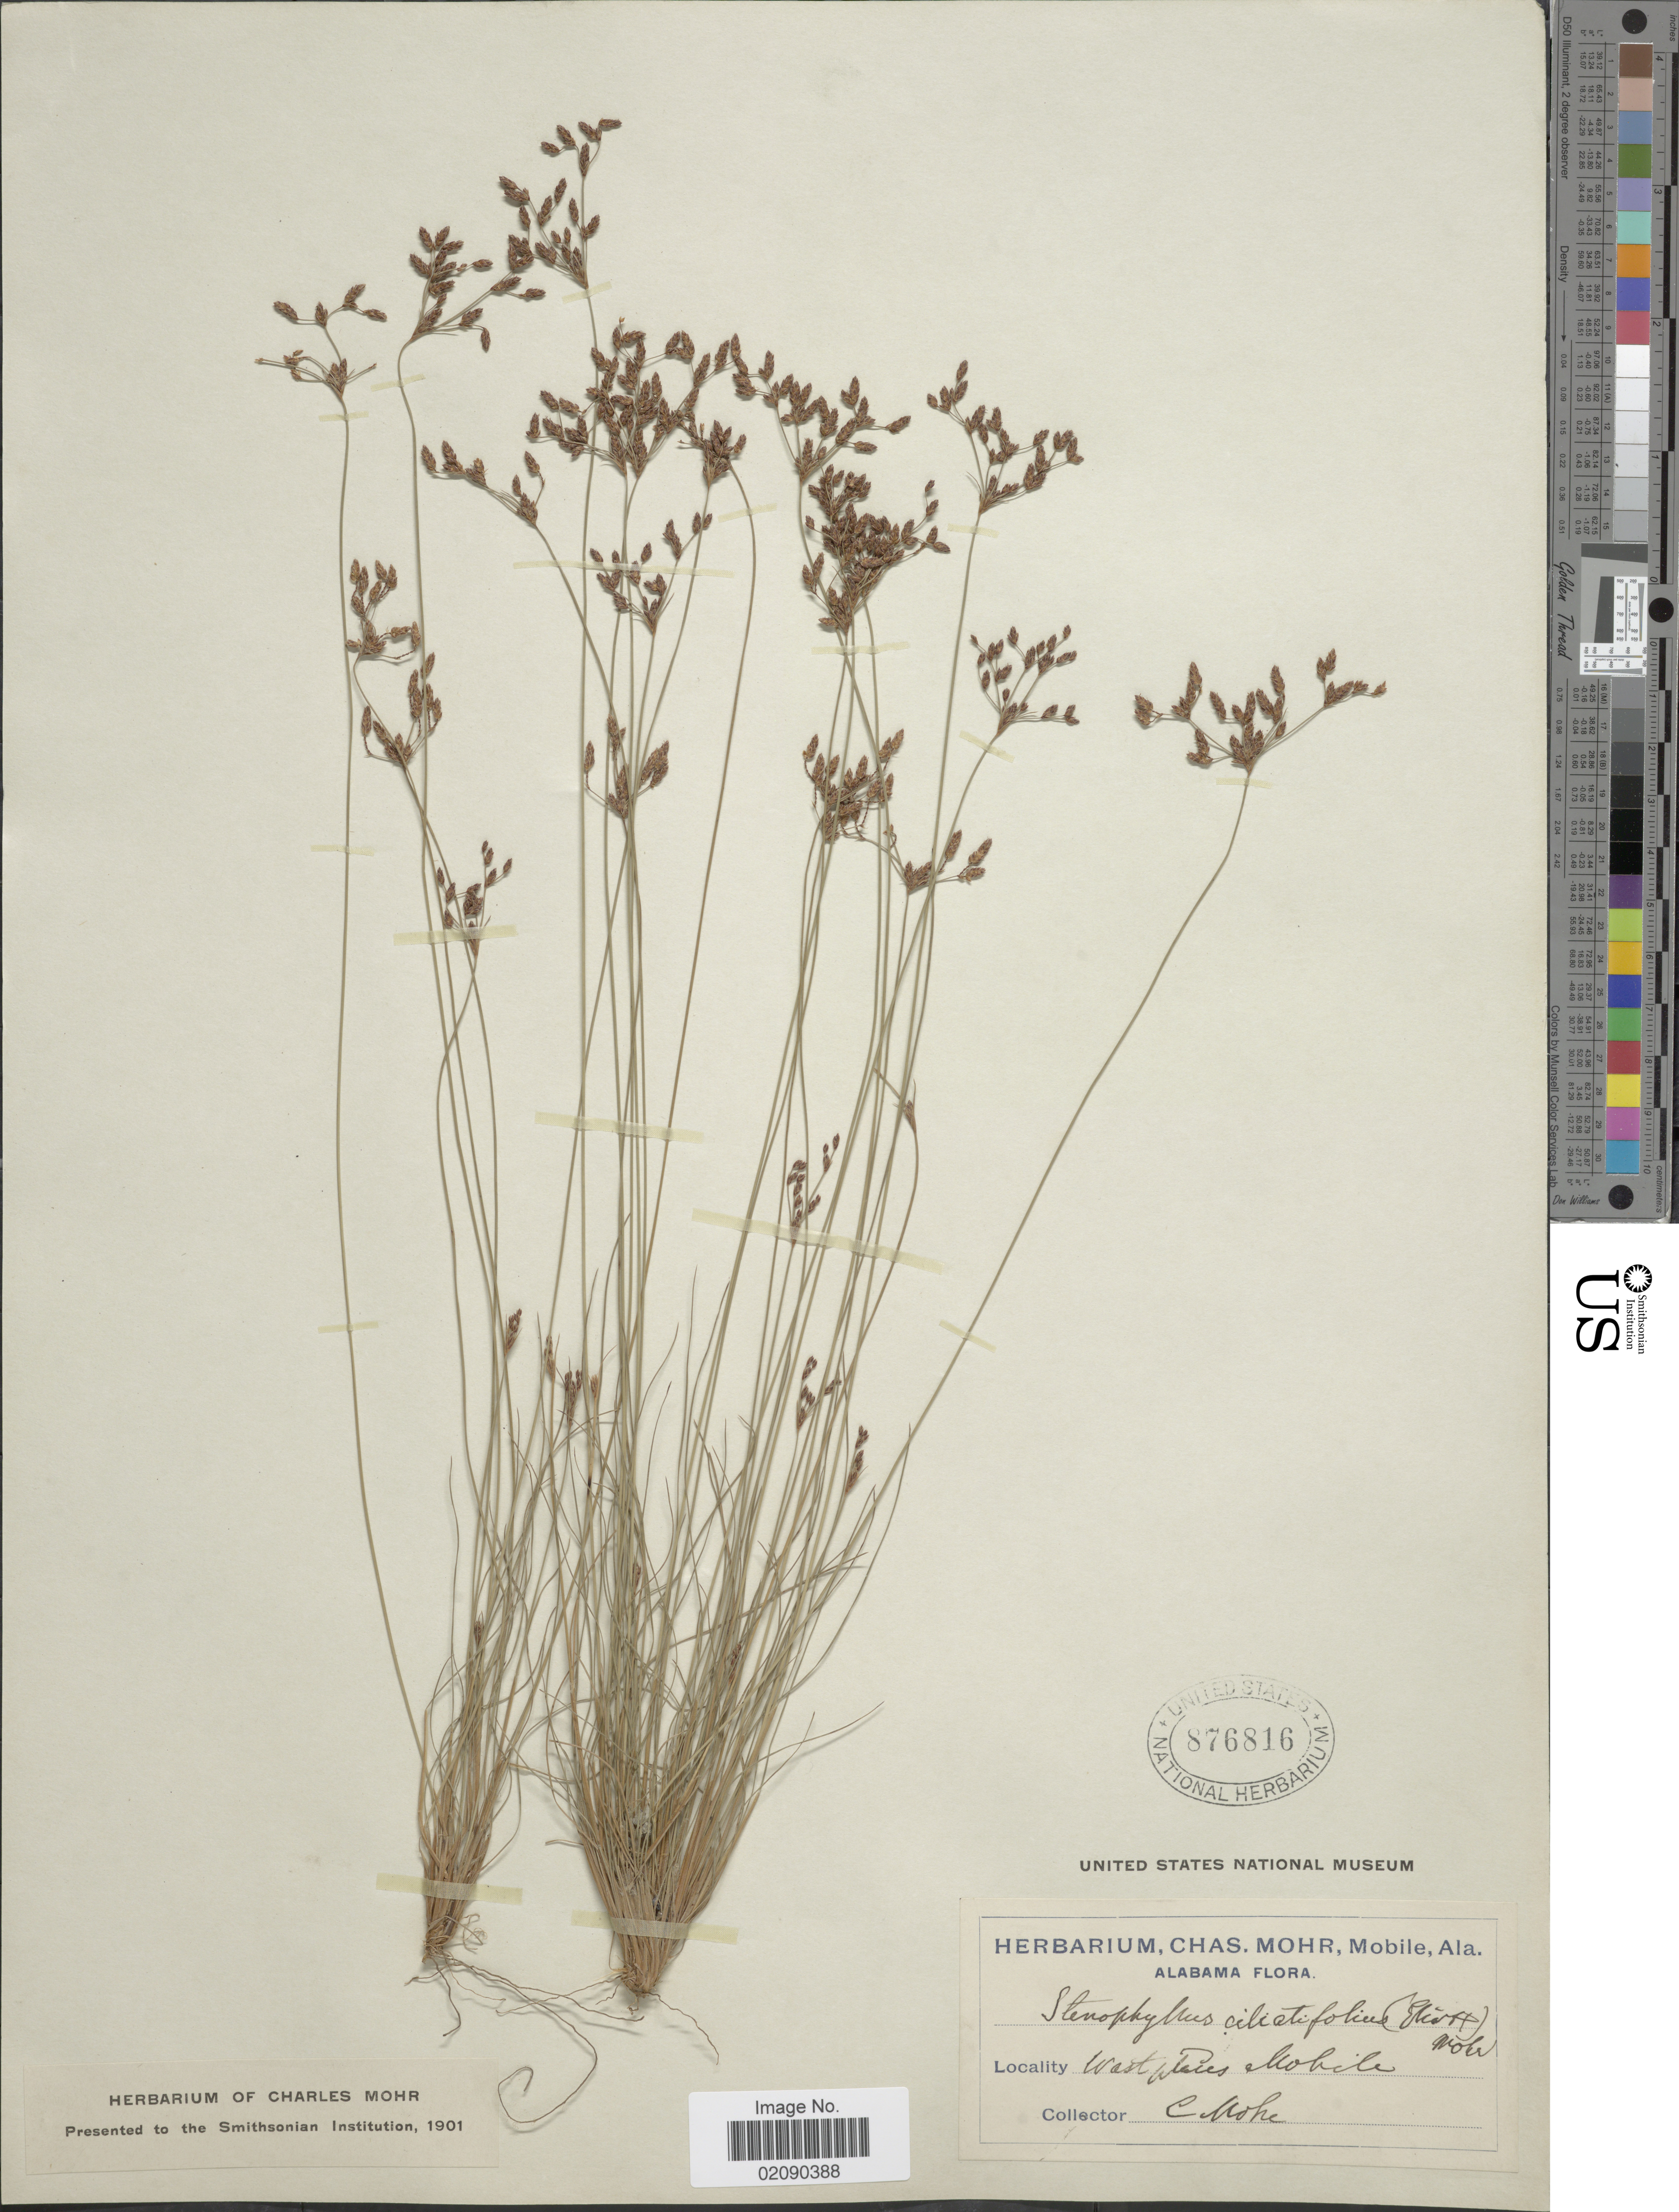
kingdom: Plantae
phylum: Tracheophyta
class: Liliopsida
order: Poales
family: Cyperaceae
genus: Bulbostylis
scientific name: Bulbostylis ciliatifolia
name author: (Elliott) Fernald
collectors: C. T. Mohr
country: United States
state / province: Alabama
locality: Mobile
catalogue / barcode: US 876816